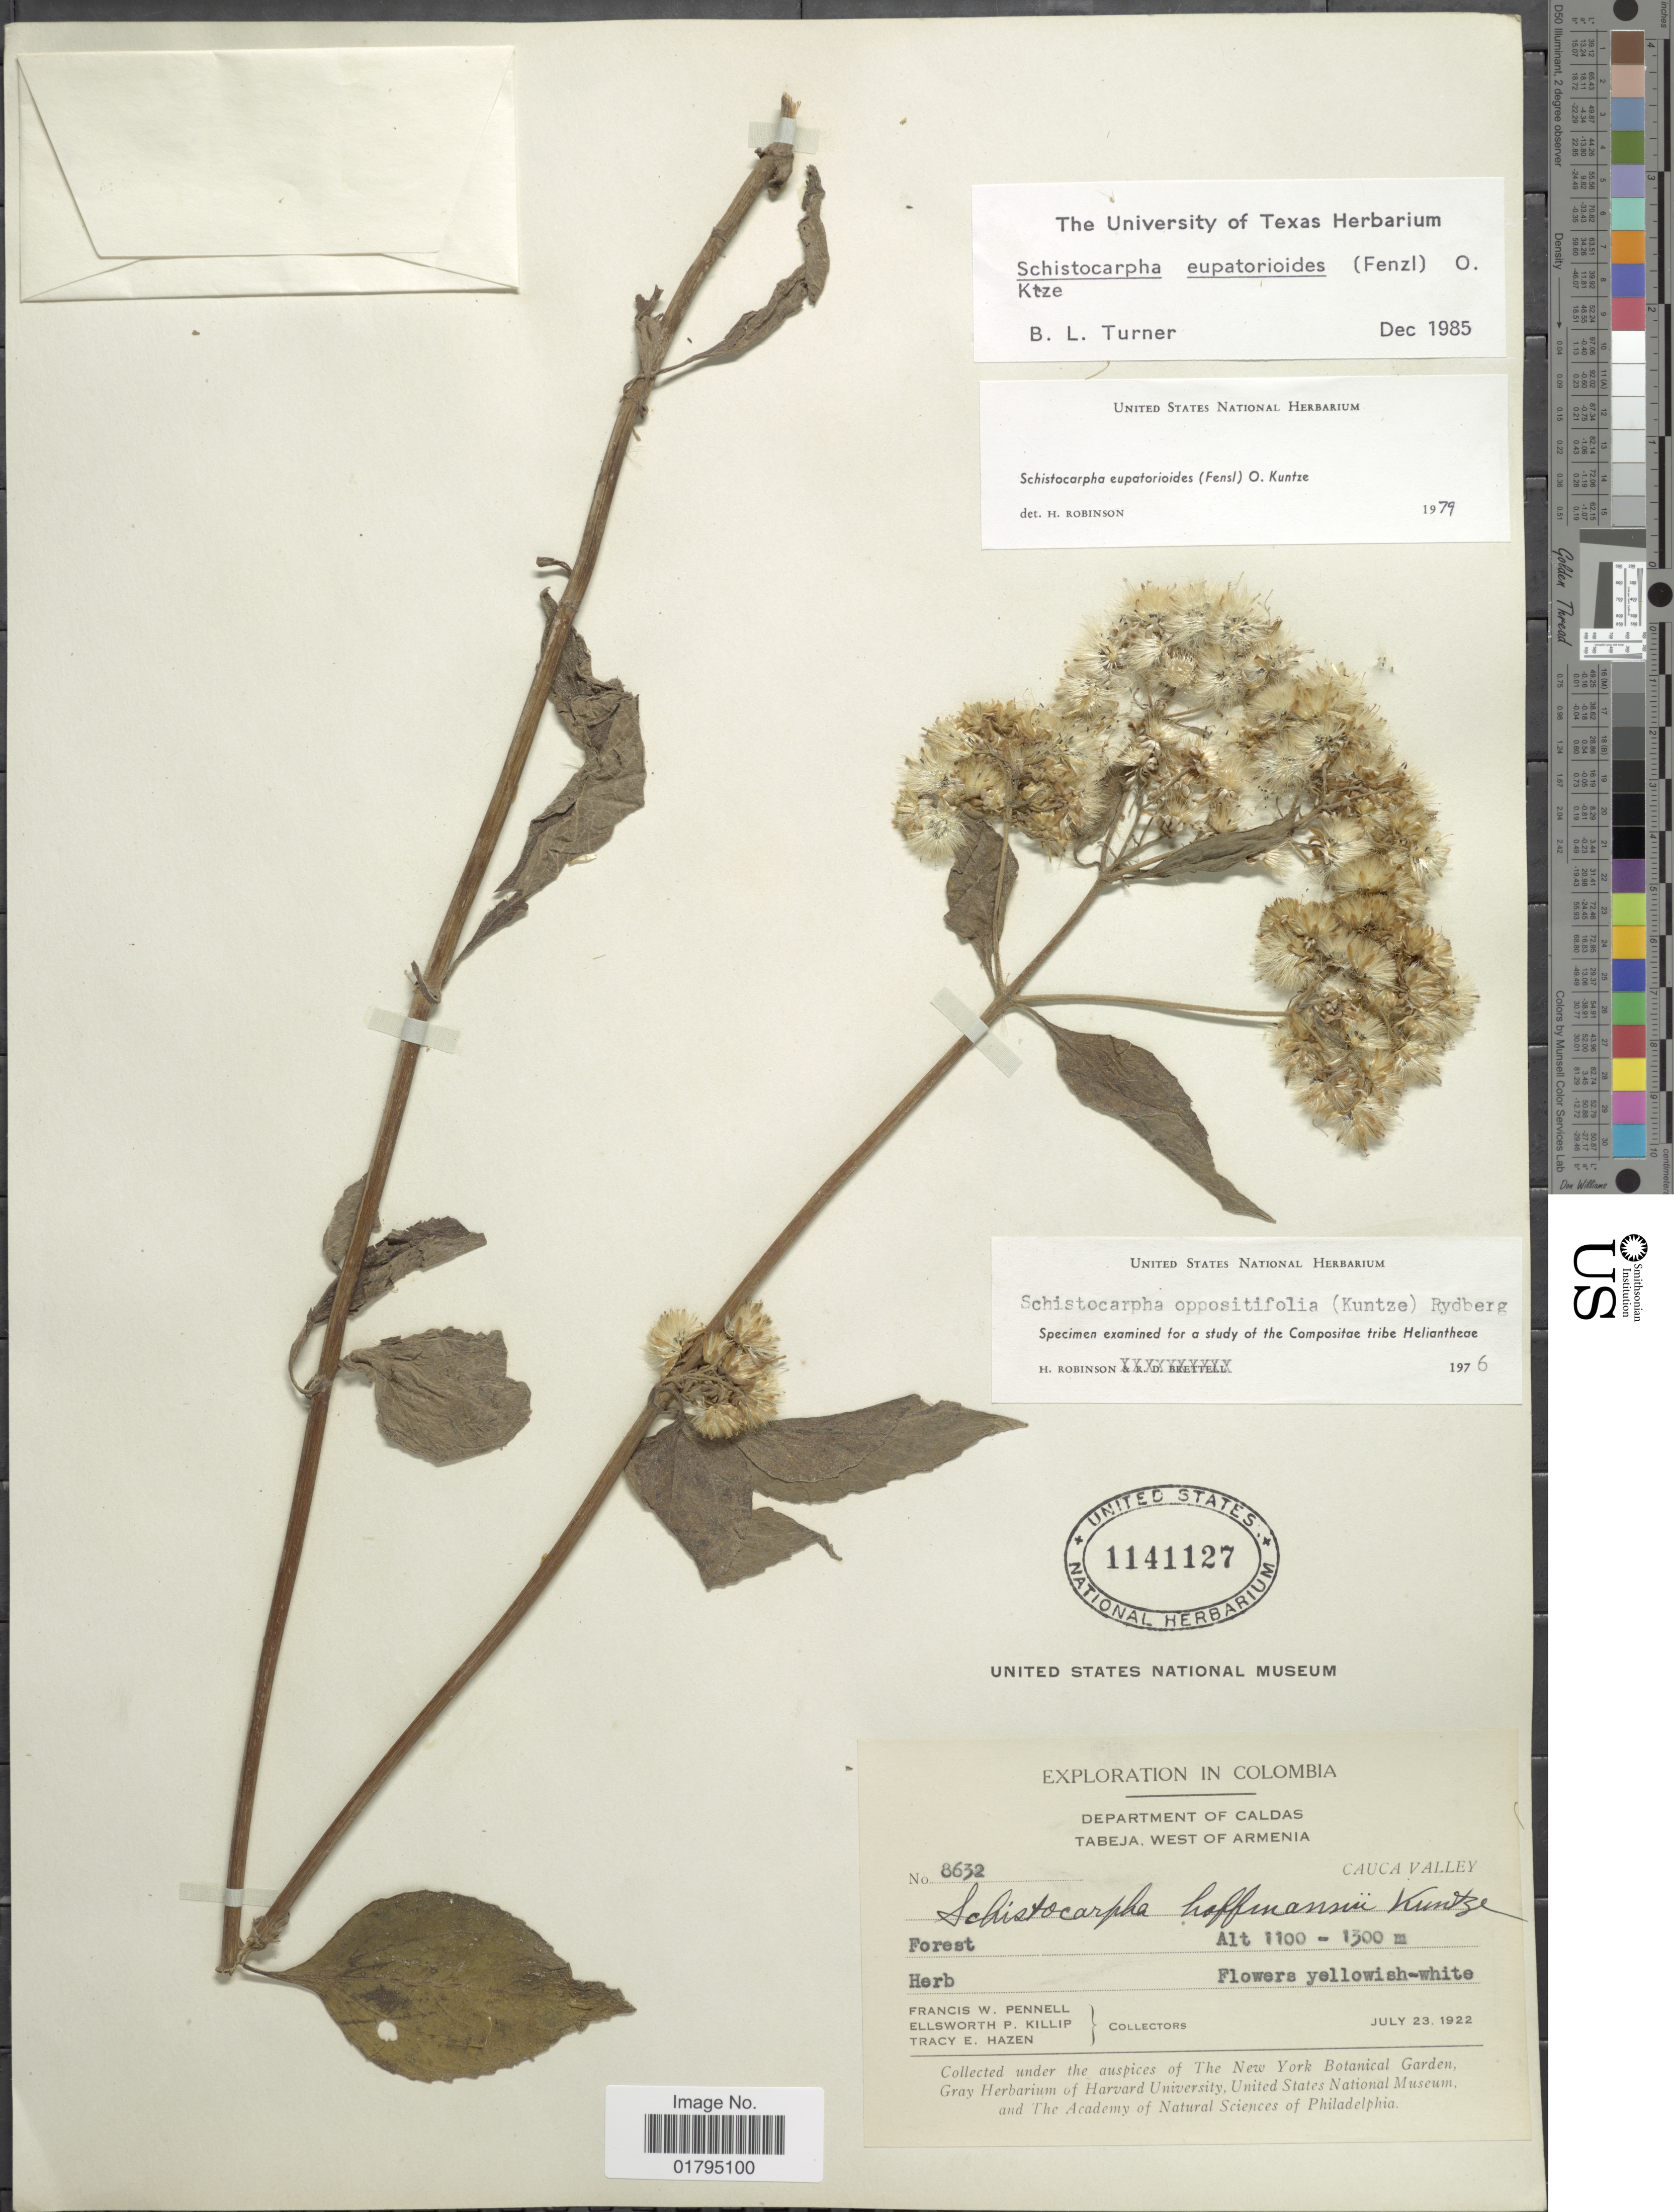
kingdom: Plantae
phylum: Tracheophyta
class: Magnoliopsida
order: Asterales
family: Asteraceae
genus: Schistocarpha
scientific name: Schistocarpha eupatorioides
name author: (Fenzl) Kuntze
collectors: F. W. Pennell, E. P. Killip & T. E. Hazen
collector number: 8632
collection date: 1922-07-23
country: Colombia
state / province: Caldas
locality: Department of Caldas, Tabeja, west of Armenia. Cauca Valley.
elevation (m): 1100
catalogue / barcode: US 1141127